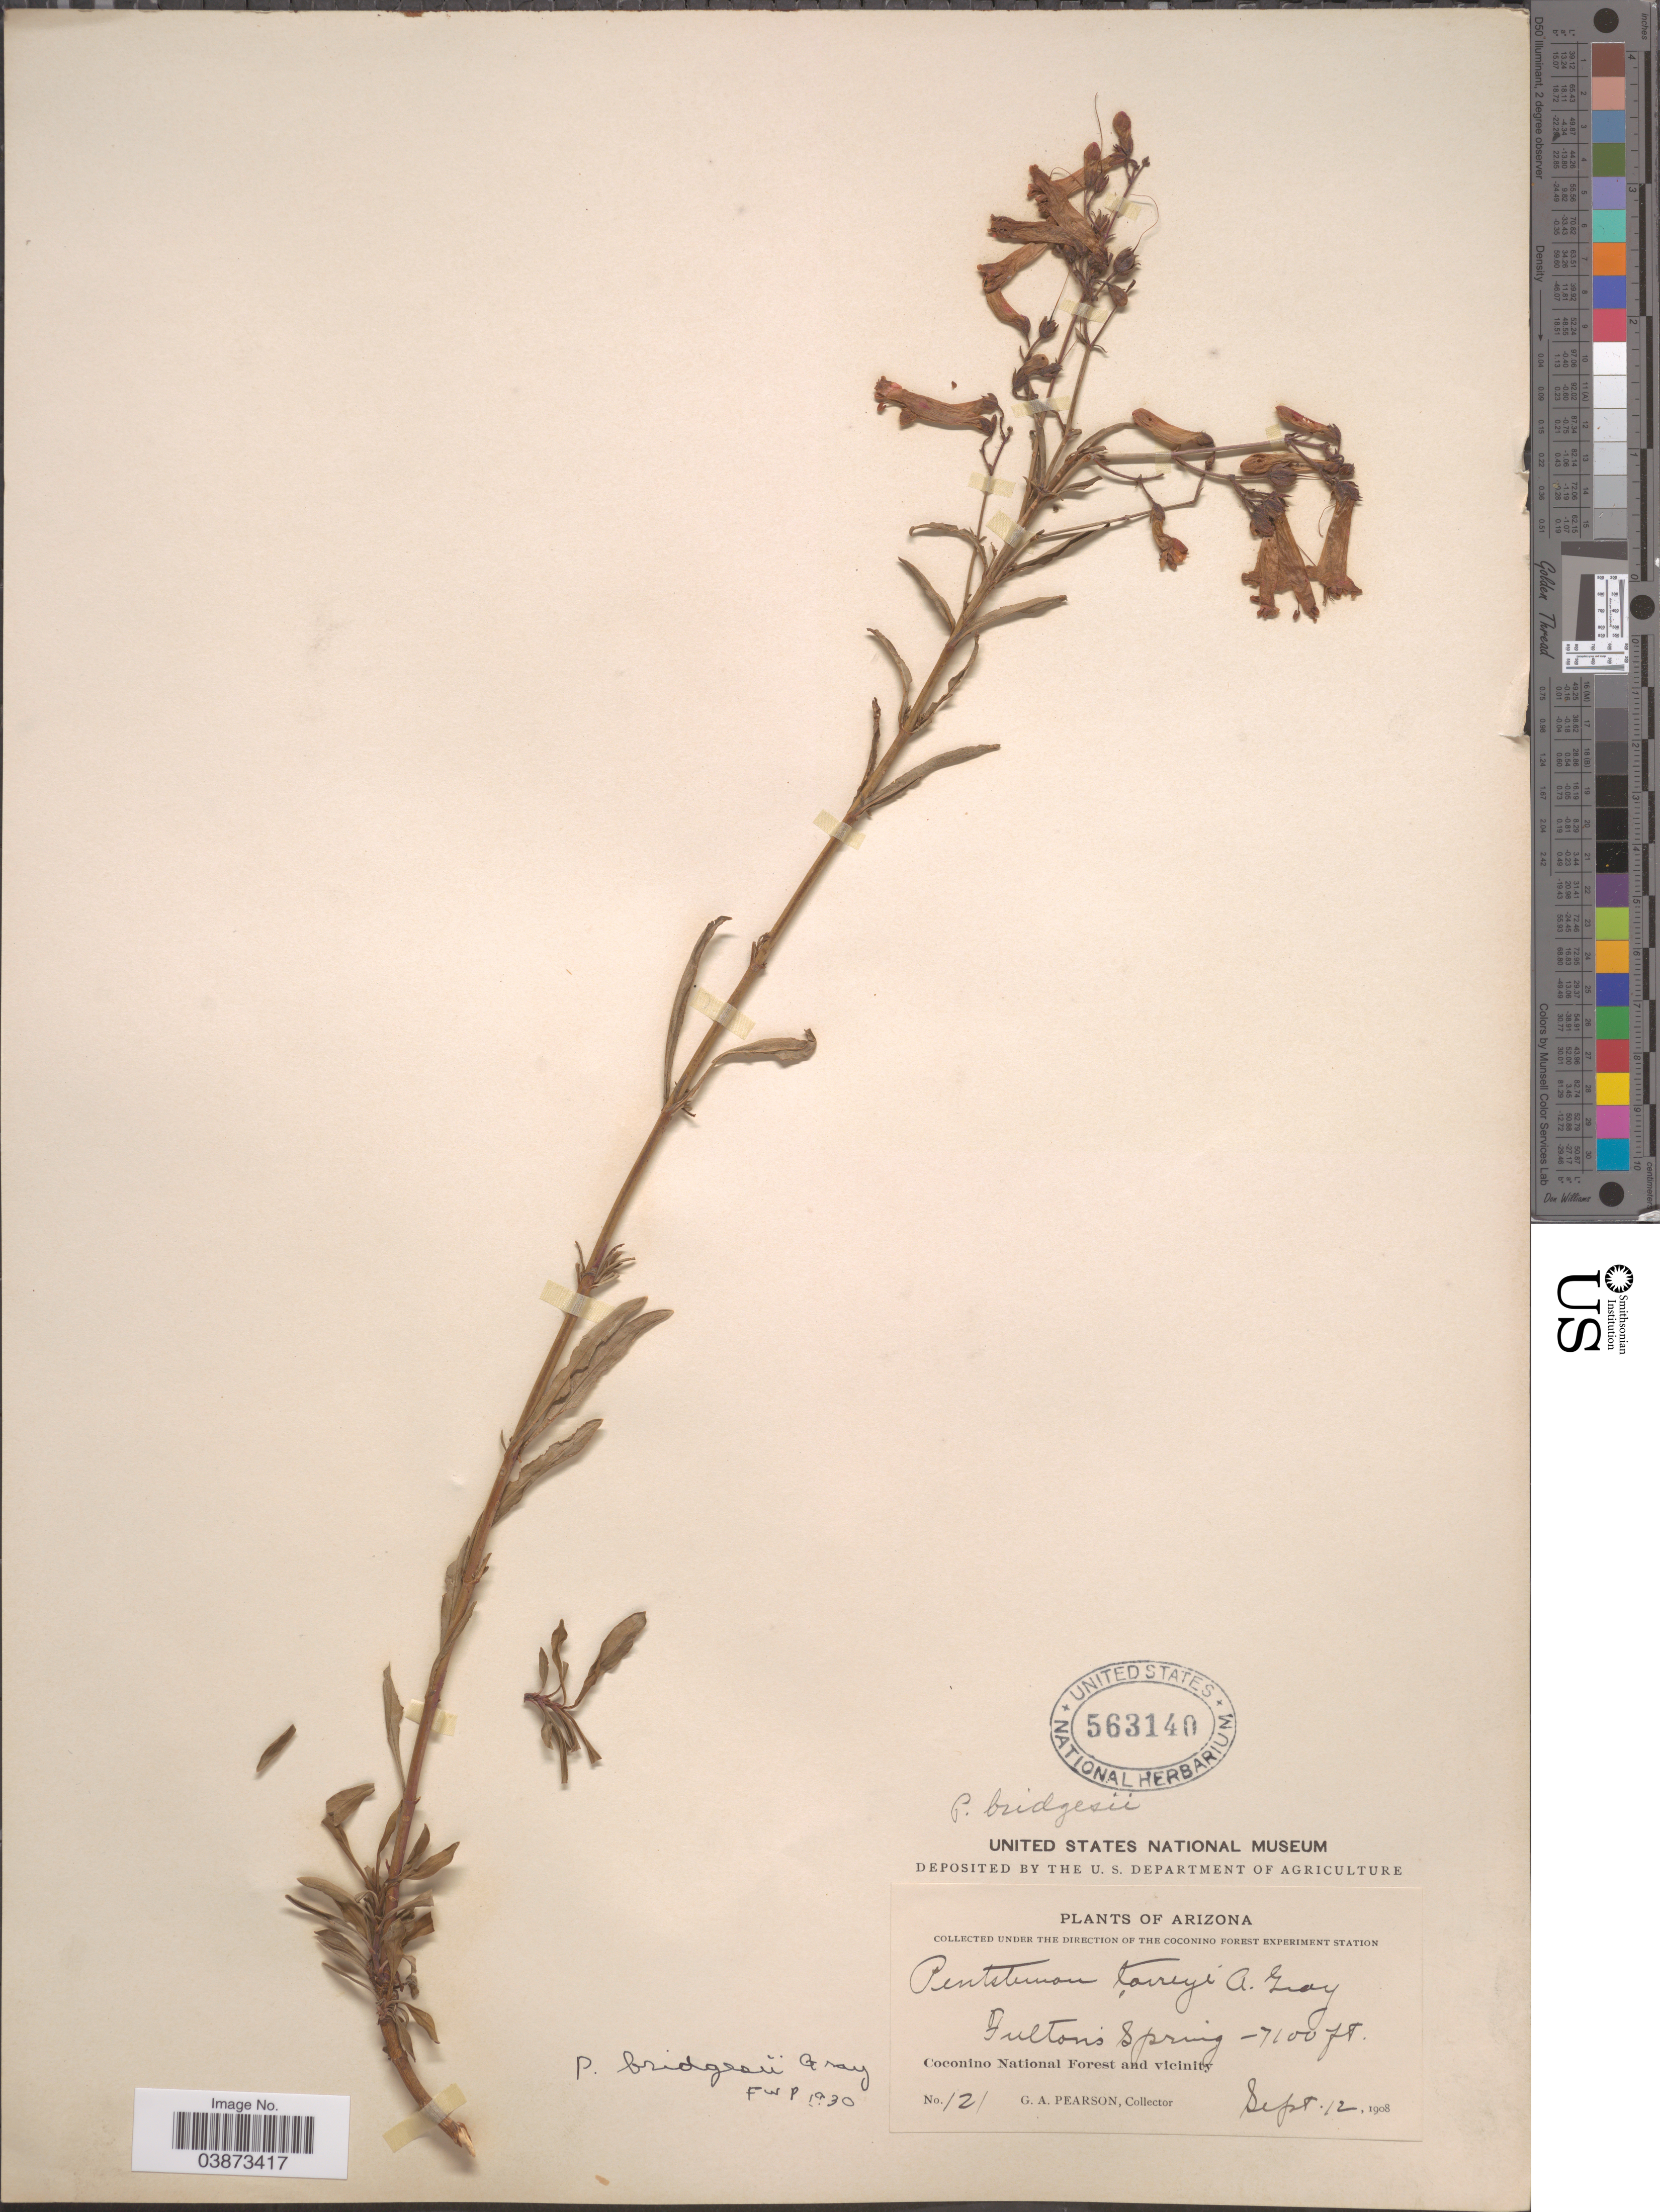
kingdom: Plantae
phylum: Tracheophyta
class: Magnoliopsida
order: Lamiales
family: Plantaginaceae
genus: Penstemon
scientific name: Penstemon bridgesii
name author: A. Gray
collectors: G. Pearson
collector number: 121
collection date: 1908-09-12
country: United States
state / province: Arizona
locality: Funlton's Spring. Coconino National Forest and vicinity.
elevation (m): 2164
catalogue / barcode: US 563140